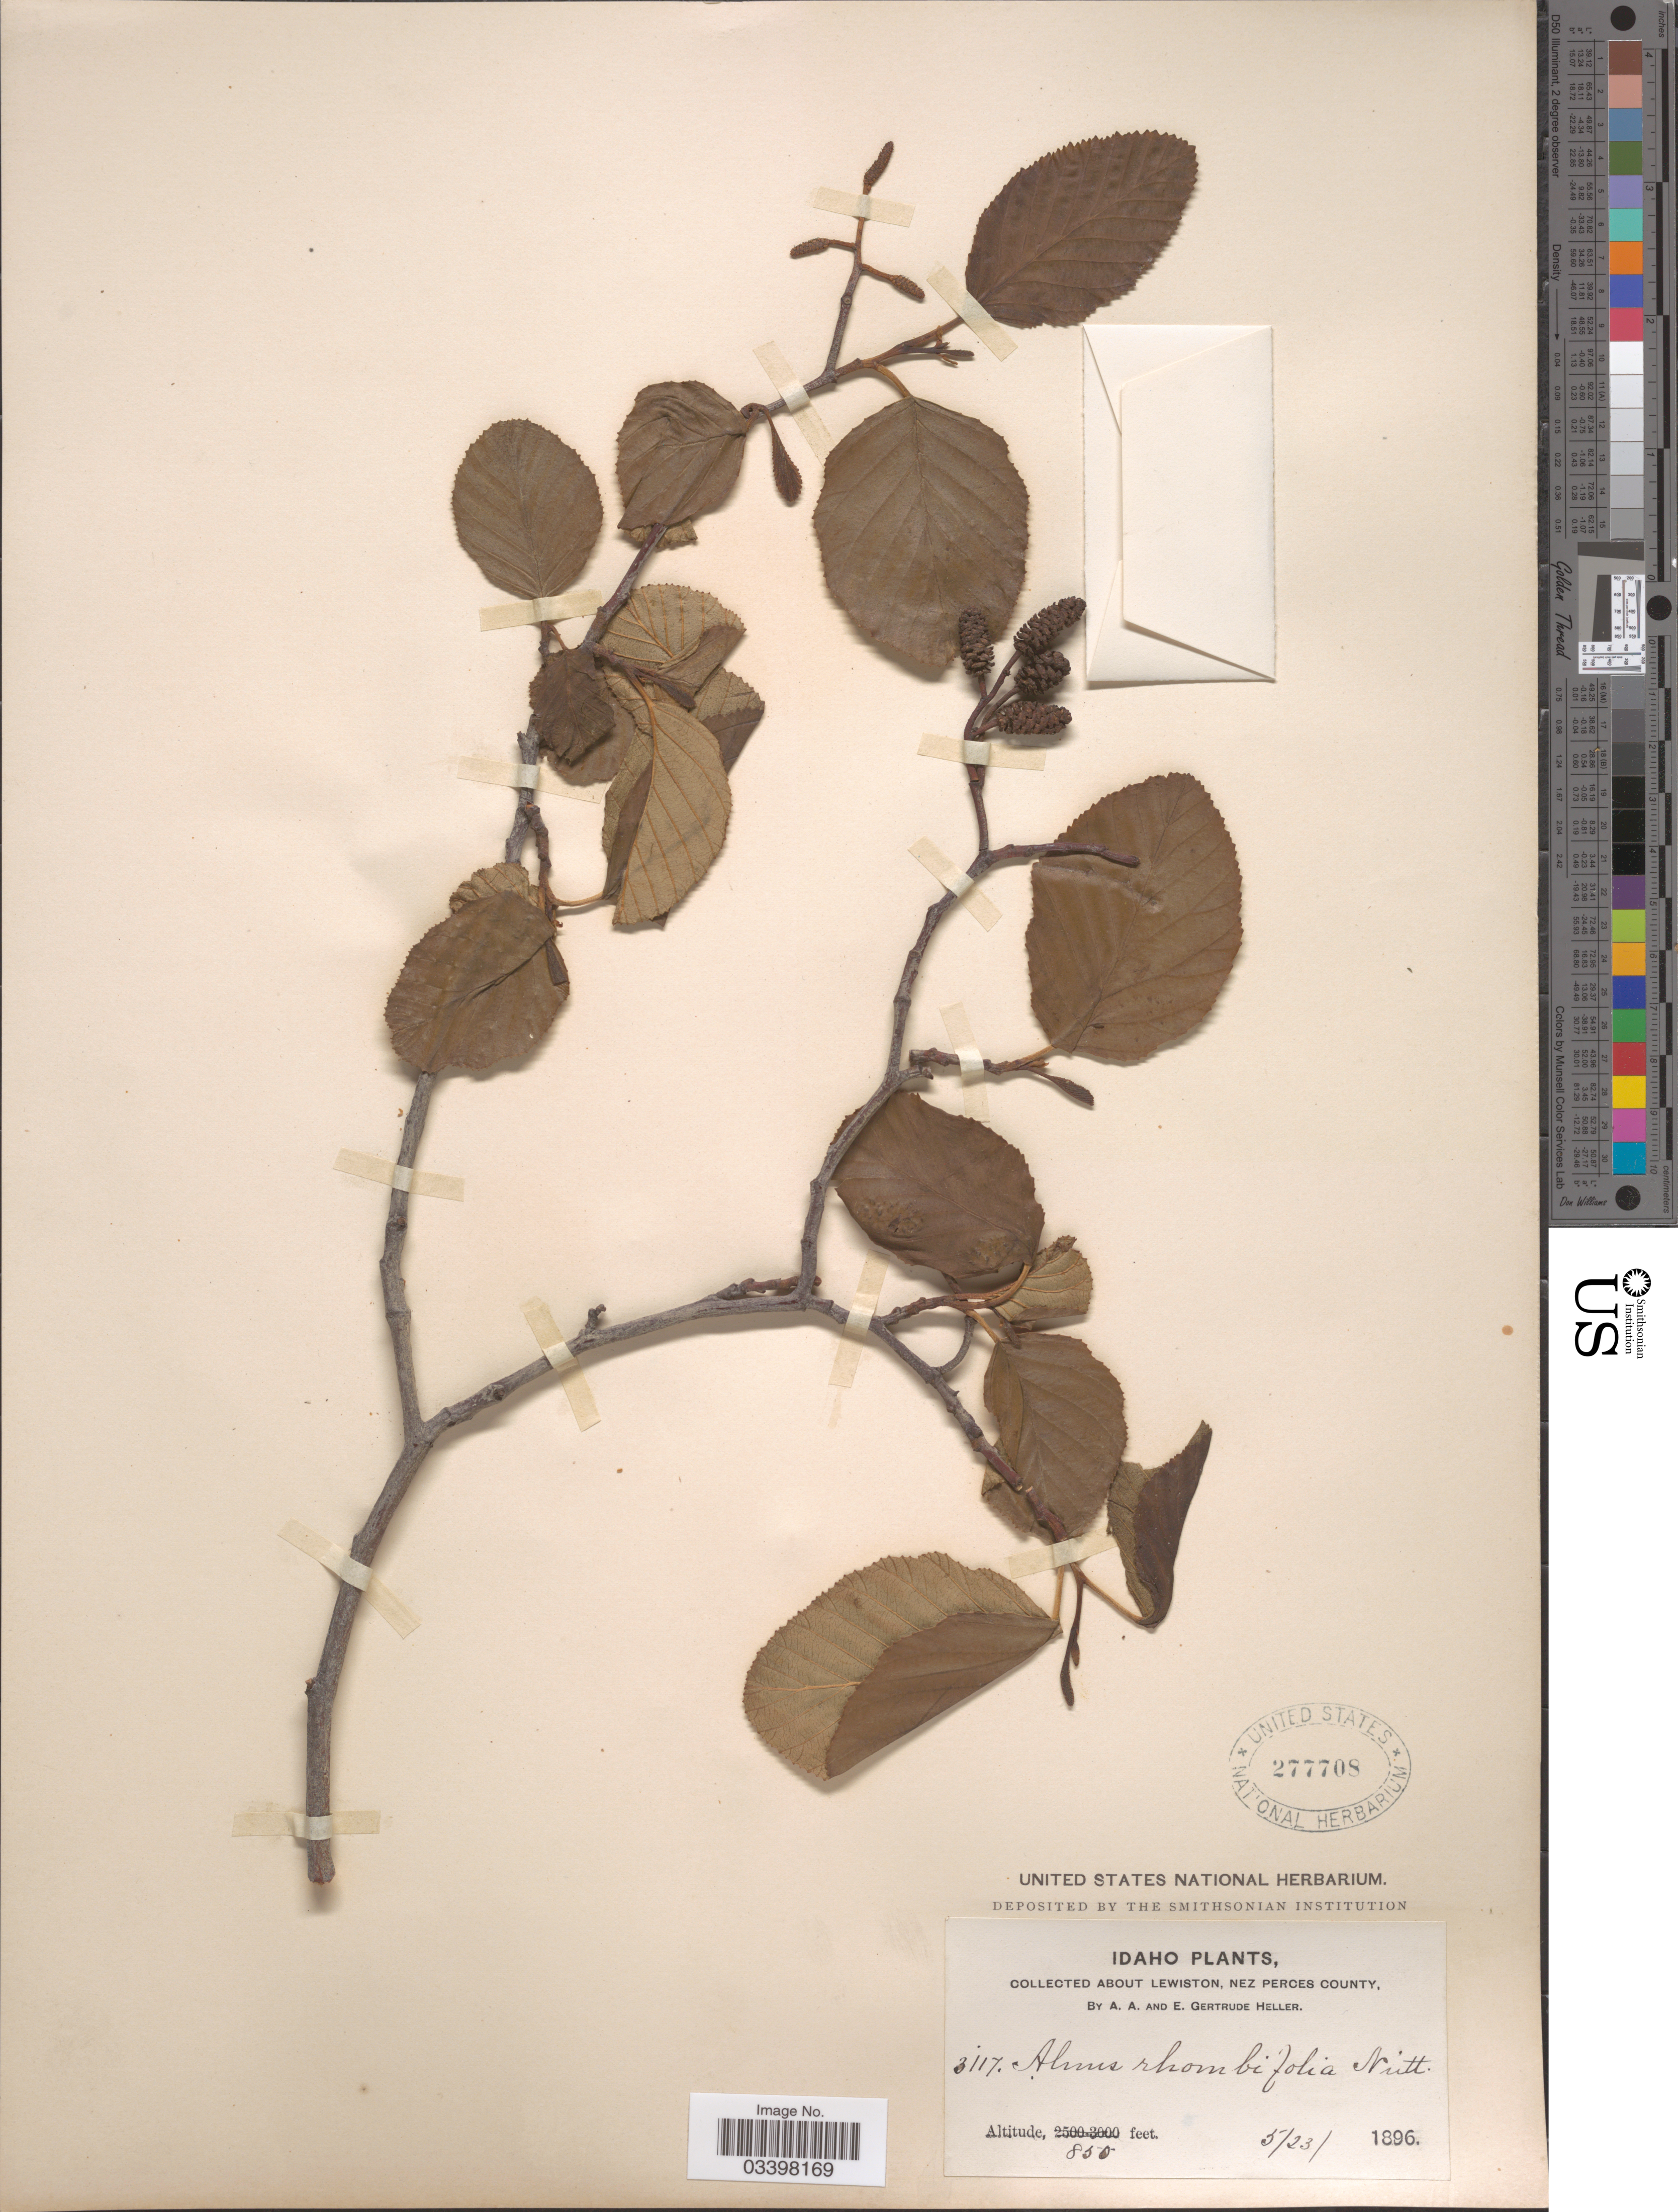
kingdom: Plantae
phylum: Tracheophyta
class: Magnoliopsida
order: Fagales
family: Betulaceae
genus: Alnus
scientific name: Alnus rhombifolia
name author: Nutt.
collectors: A. A. Heller & E. Gertrude Heller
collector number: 3117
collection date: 1896-05-23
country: United States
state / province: Idaho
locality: About Lewiston, Nez Perces County.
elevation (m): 259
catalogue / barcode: US 277708